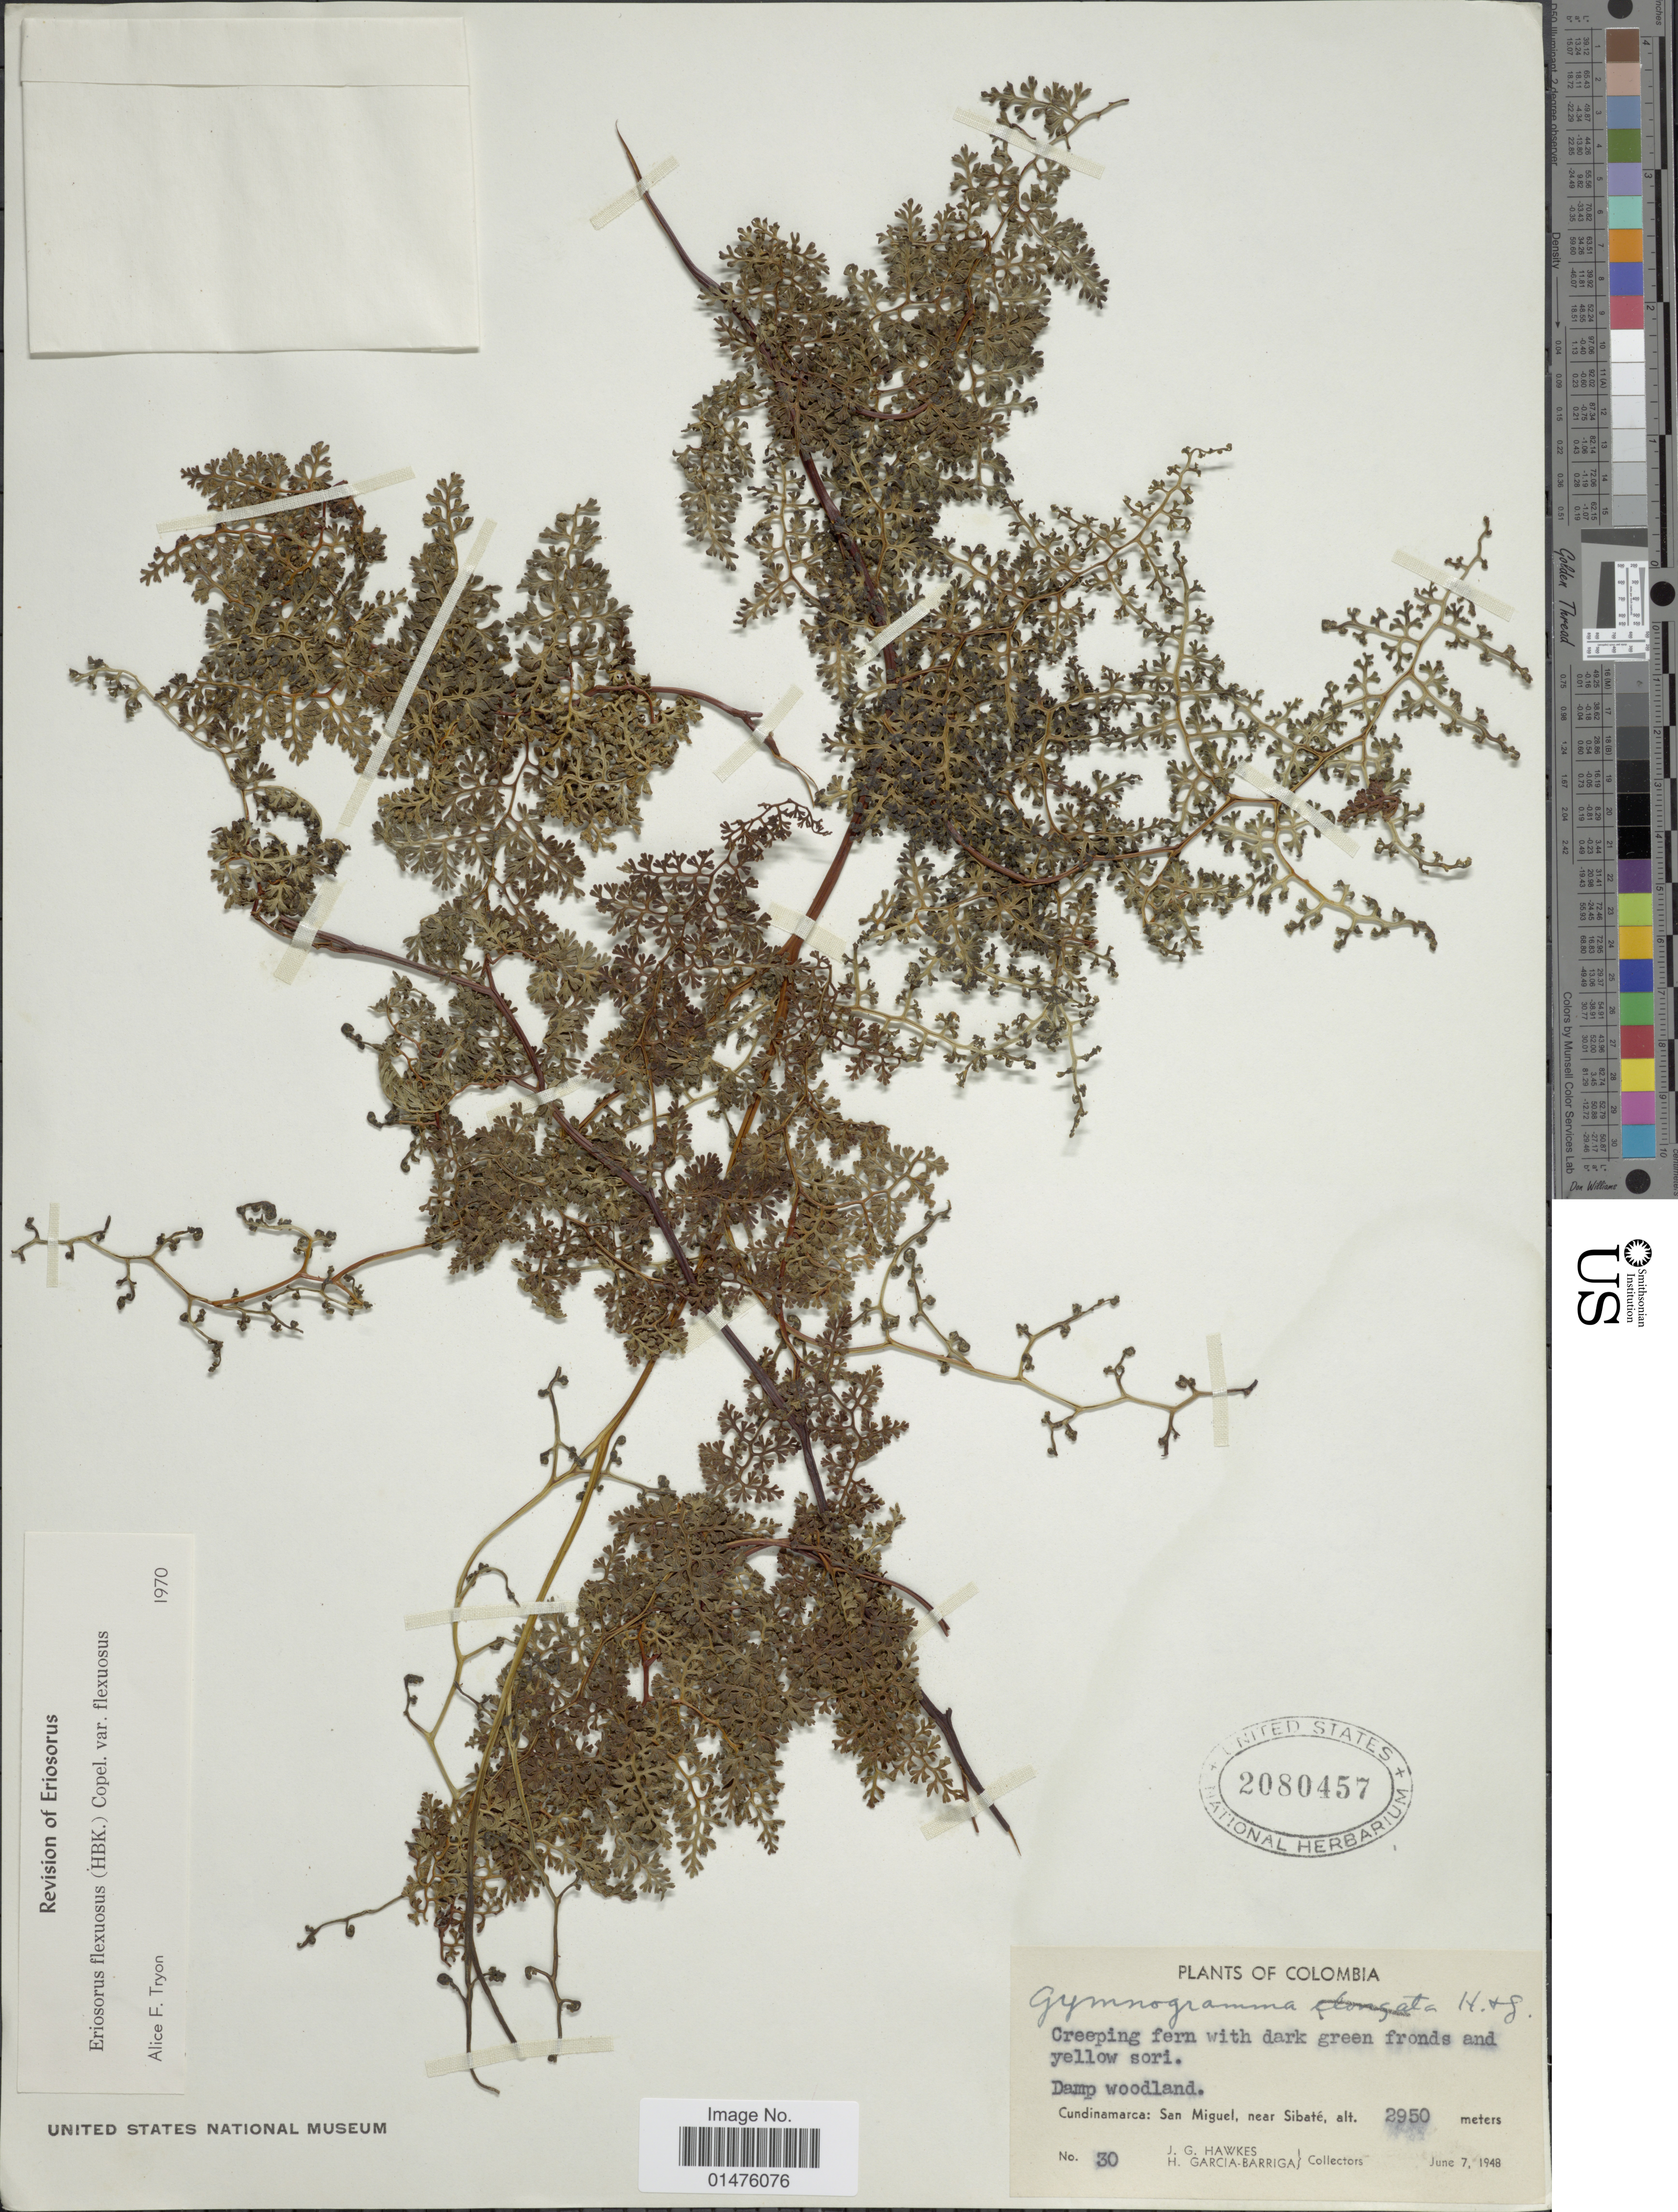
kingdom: Plantae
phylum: Tracheophyta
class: Polypodiopsida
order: Polypodiales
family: Pteridaceae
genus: Jamesonia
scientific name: Jamesonia flexuosa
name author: (Humb. & Bonpl.) Christenh.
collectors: J. Hawkes & H. García Barriga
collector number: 30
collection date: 1948-06-07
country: Colombia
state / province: Cundinamarca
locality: San Miguel, near Sibaté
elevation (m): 2950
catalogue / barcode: US 2080457